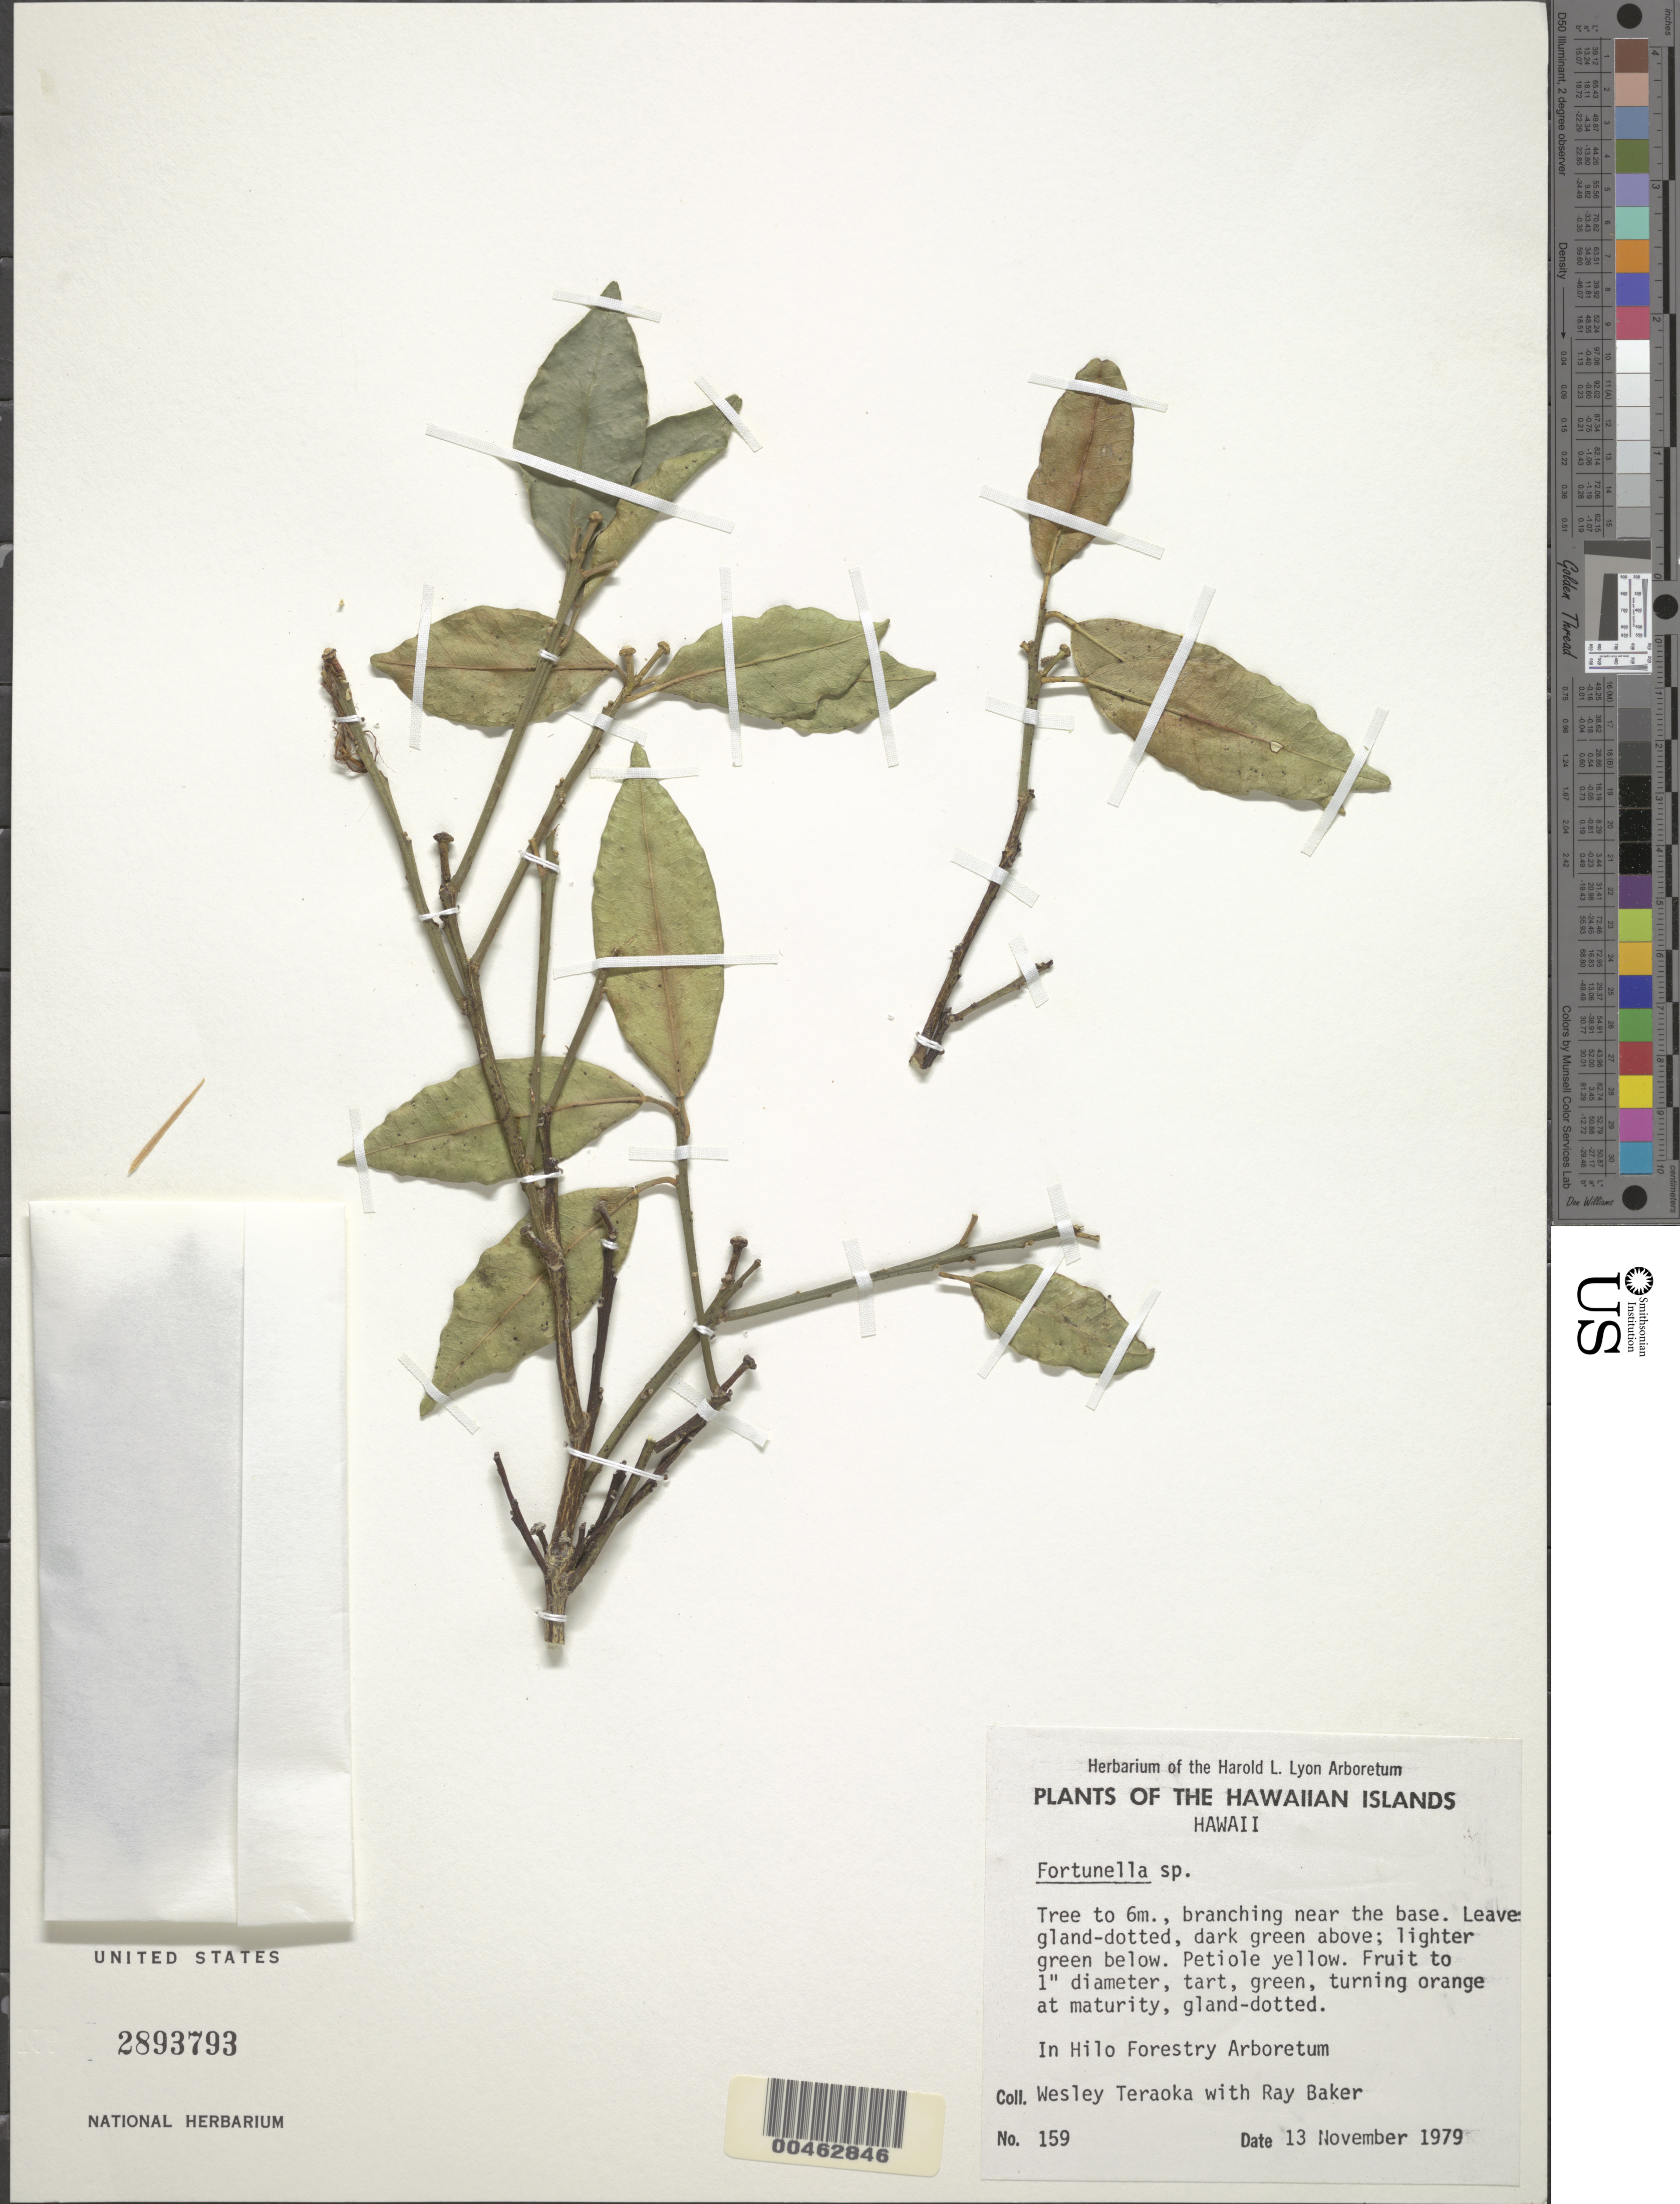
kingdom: Plantae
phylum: Tracheophyta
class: Magnoliopsida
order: Sapindales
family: Rutaceae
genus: Citrus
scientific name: Citrus x microcarpa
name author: Bunge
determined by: Herbst, D. R.; Staples, G. W.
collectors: W. Teraoka & R. T. Baker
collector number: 159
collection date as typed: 13 Nov 1979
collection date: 1979-11-13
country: United States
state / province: Hawaii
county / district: Hawaii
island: Hawaii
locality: In Hilo Forestry Arboretum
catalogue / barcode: US 2893793